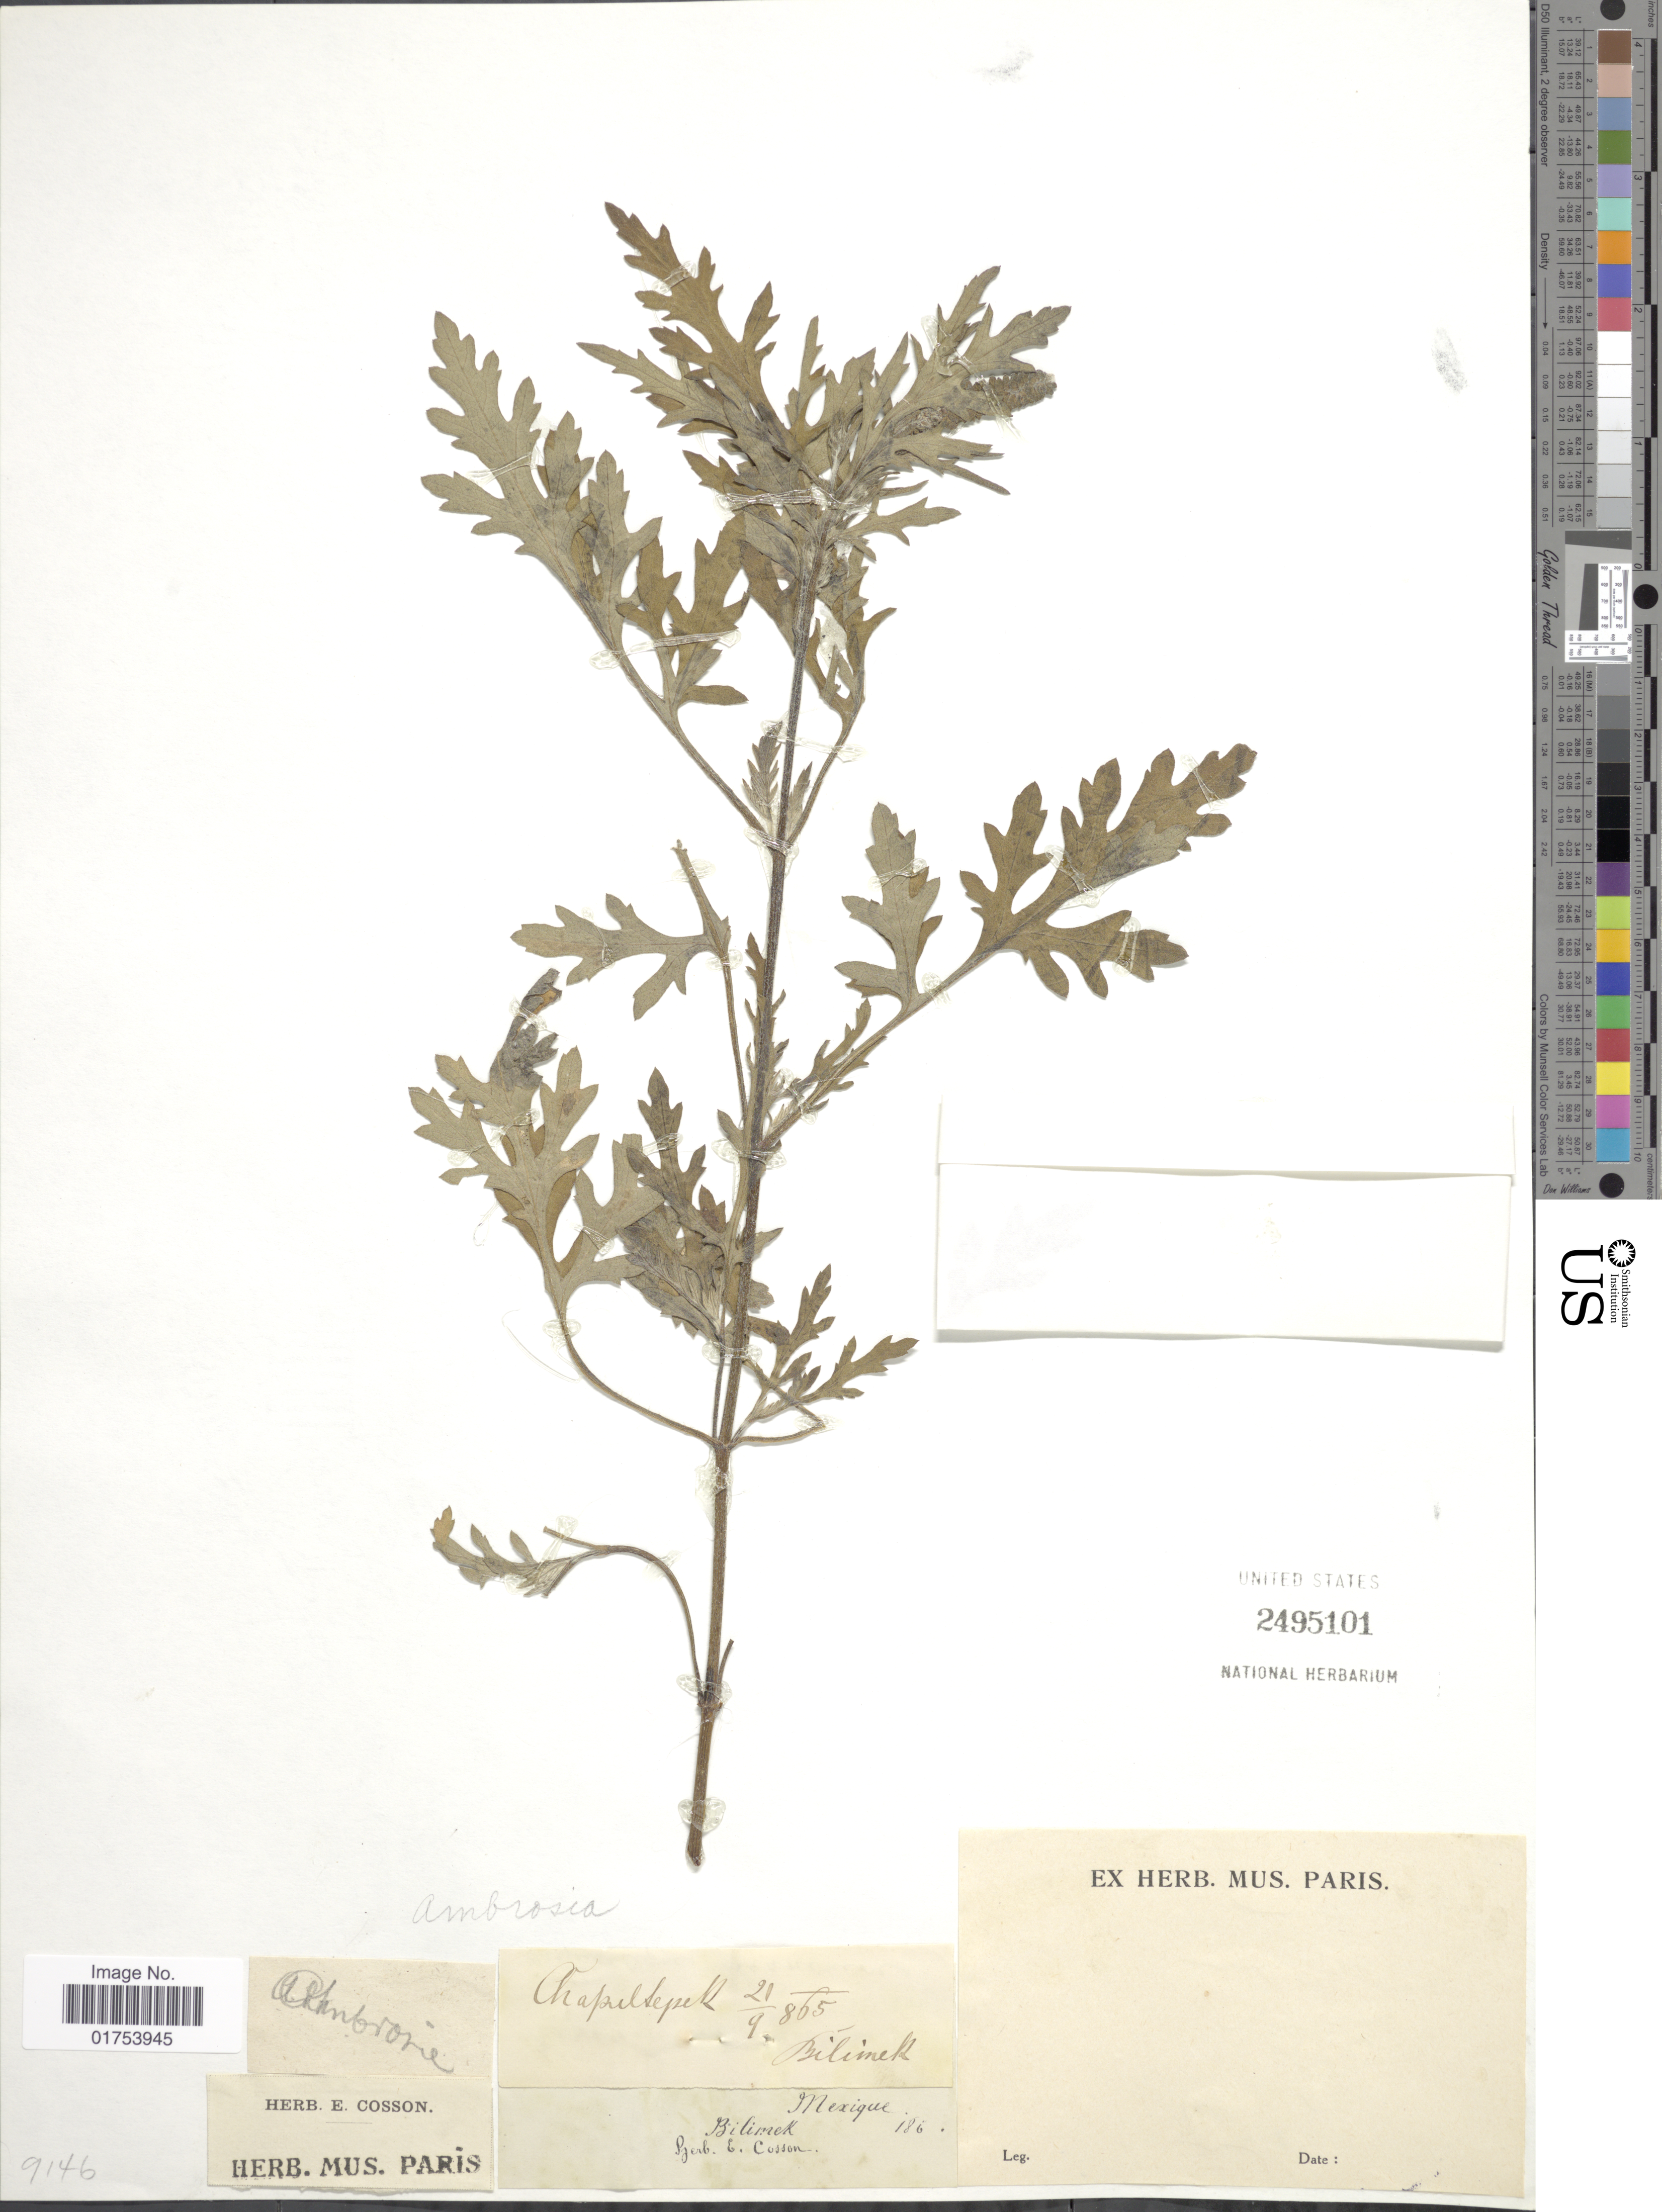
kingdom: Plantae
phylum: Tracheophyta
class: Magnoliopsida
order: Asterales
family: Asteraceae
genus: Ambrosia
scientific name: Ambrosia sp.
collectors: -. Bilimek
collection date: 1865-09-20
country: Mexico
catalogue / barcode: US 2495101